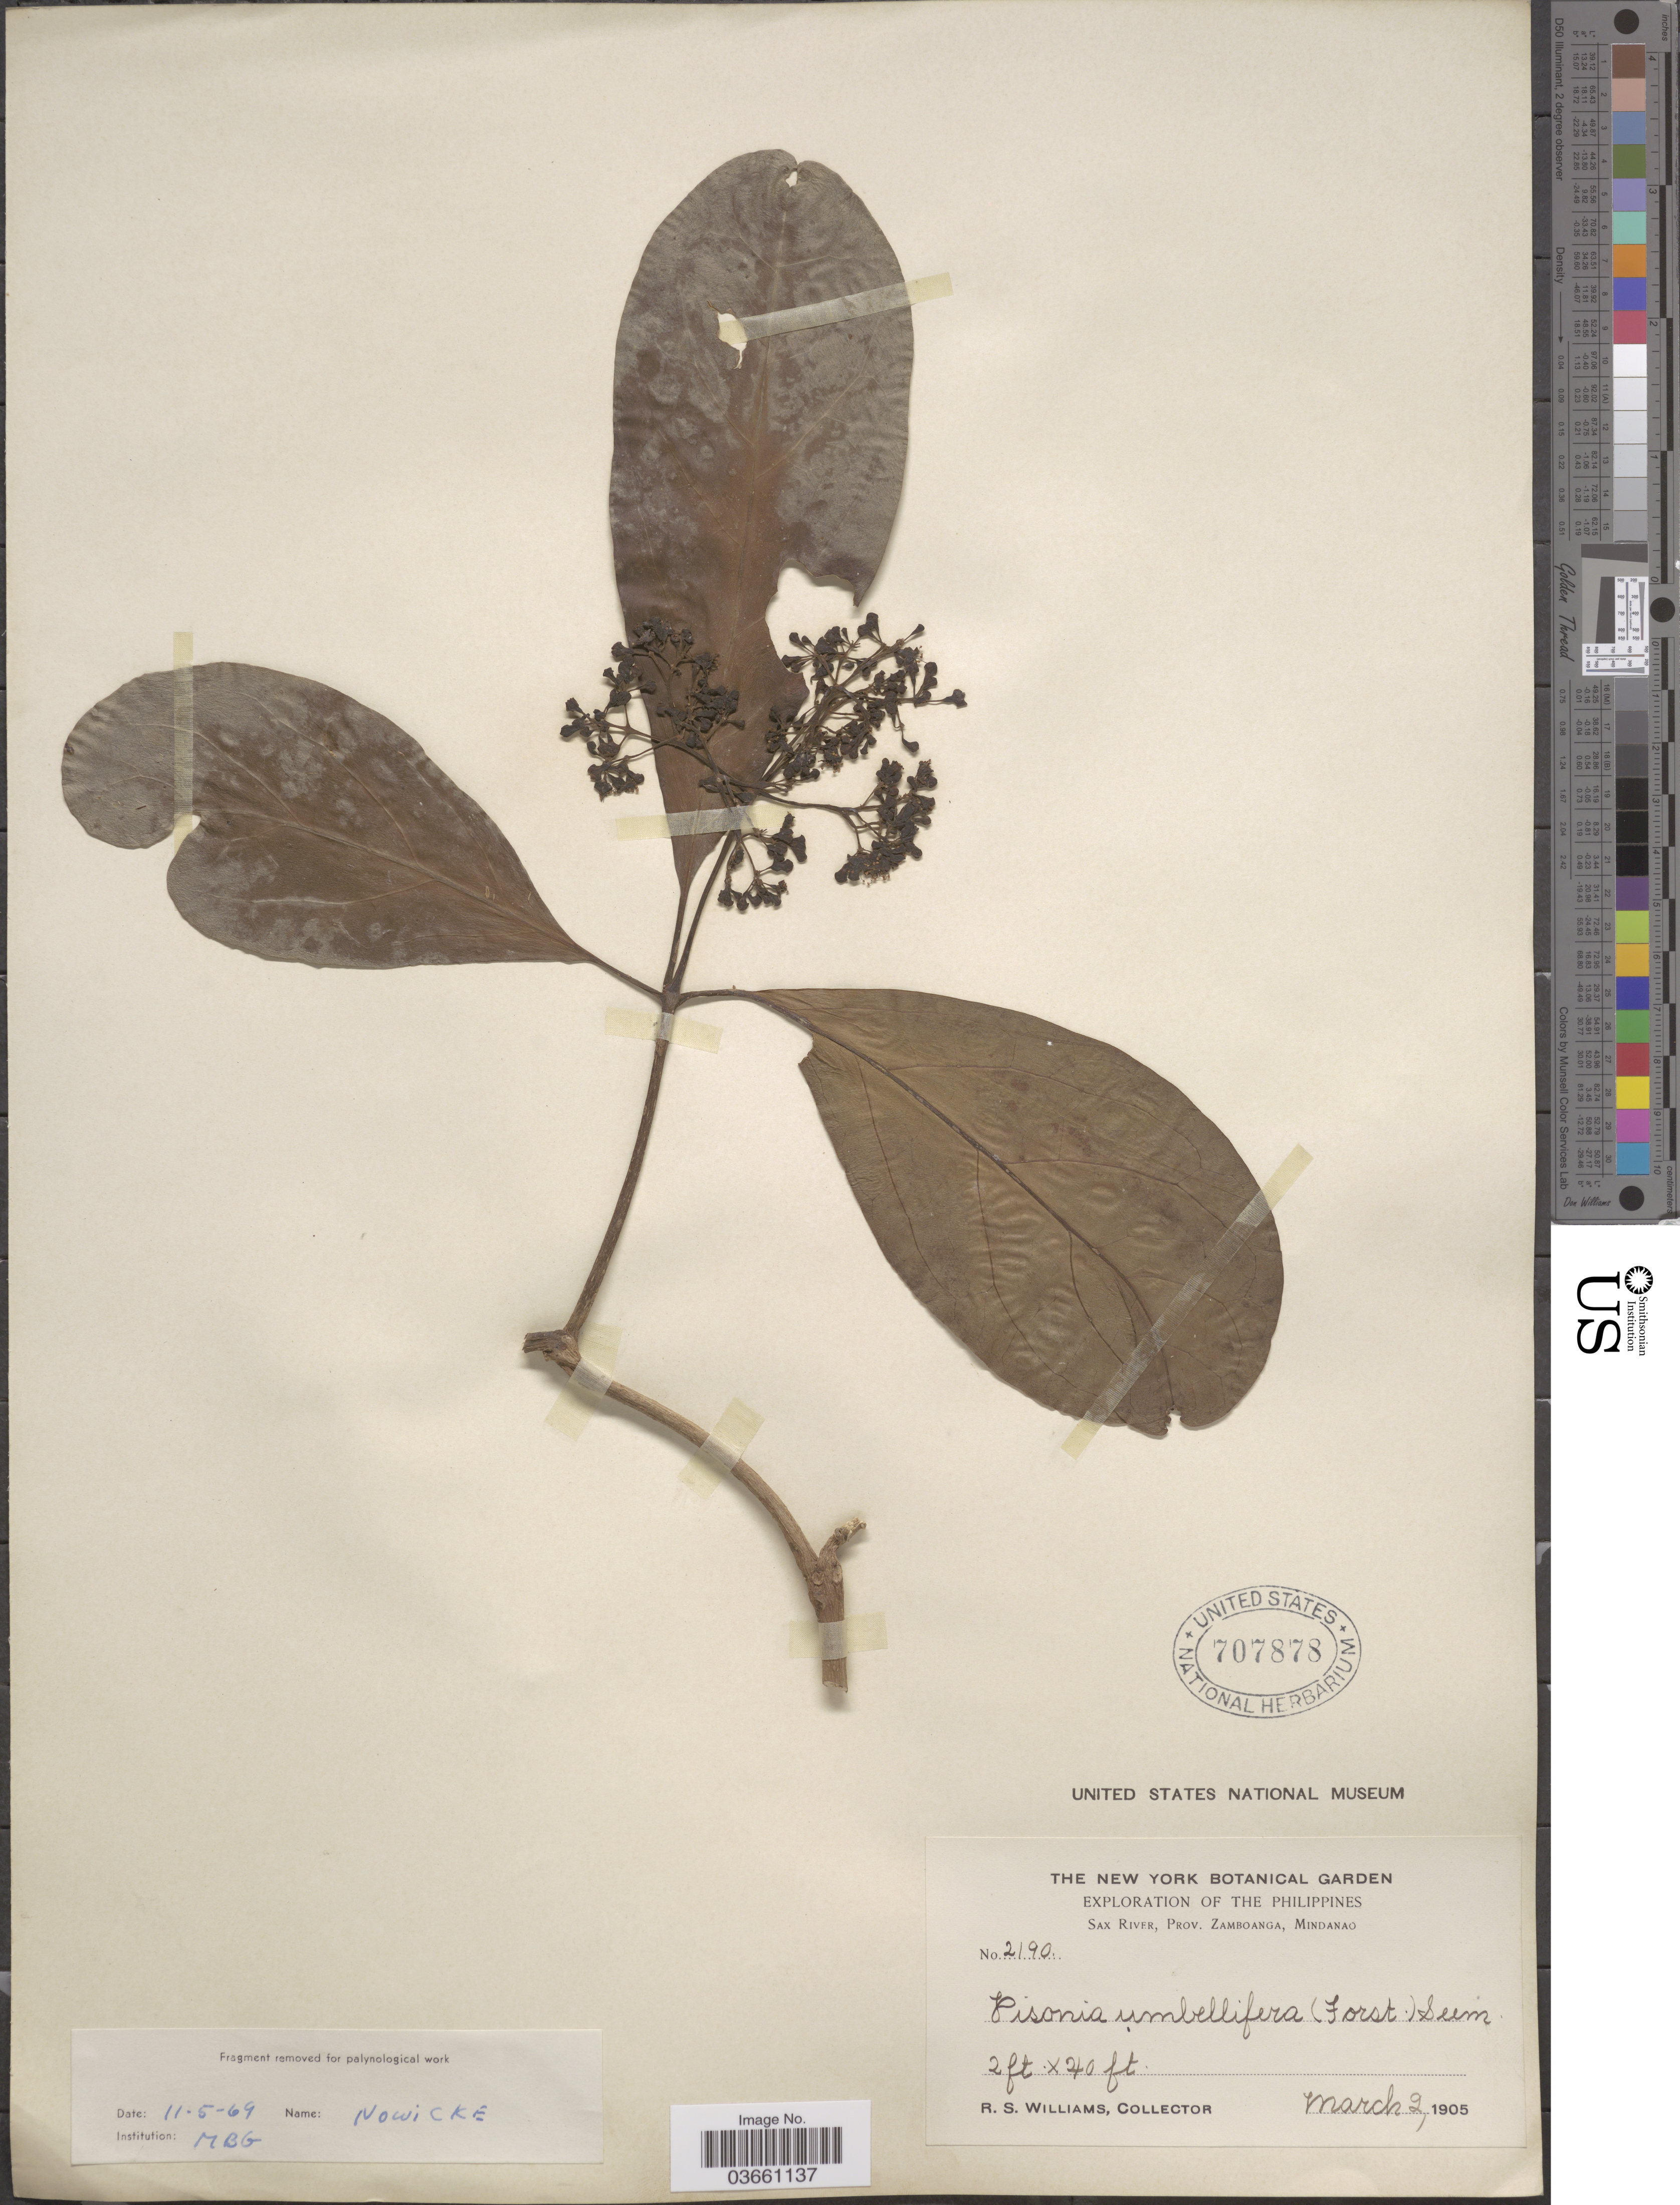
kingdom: Plantae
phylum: Tracheophyta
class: Magnoliopsida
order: Caryophyllales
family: Nyctaginaceae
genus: Pisonia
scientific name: Pisonia umbellifera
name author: (J.R. Forst. & G. Forst.) Seem.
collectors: R. S. Williams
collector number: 2190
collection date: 1905-03-02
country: Philippines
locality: Sax River, Prov. Zamboanga, Mindanao.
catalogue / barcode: US 707878